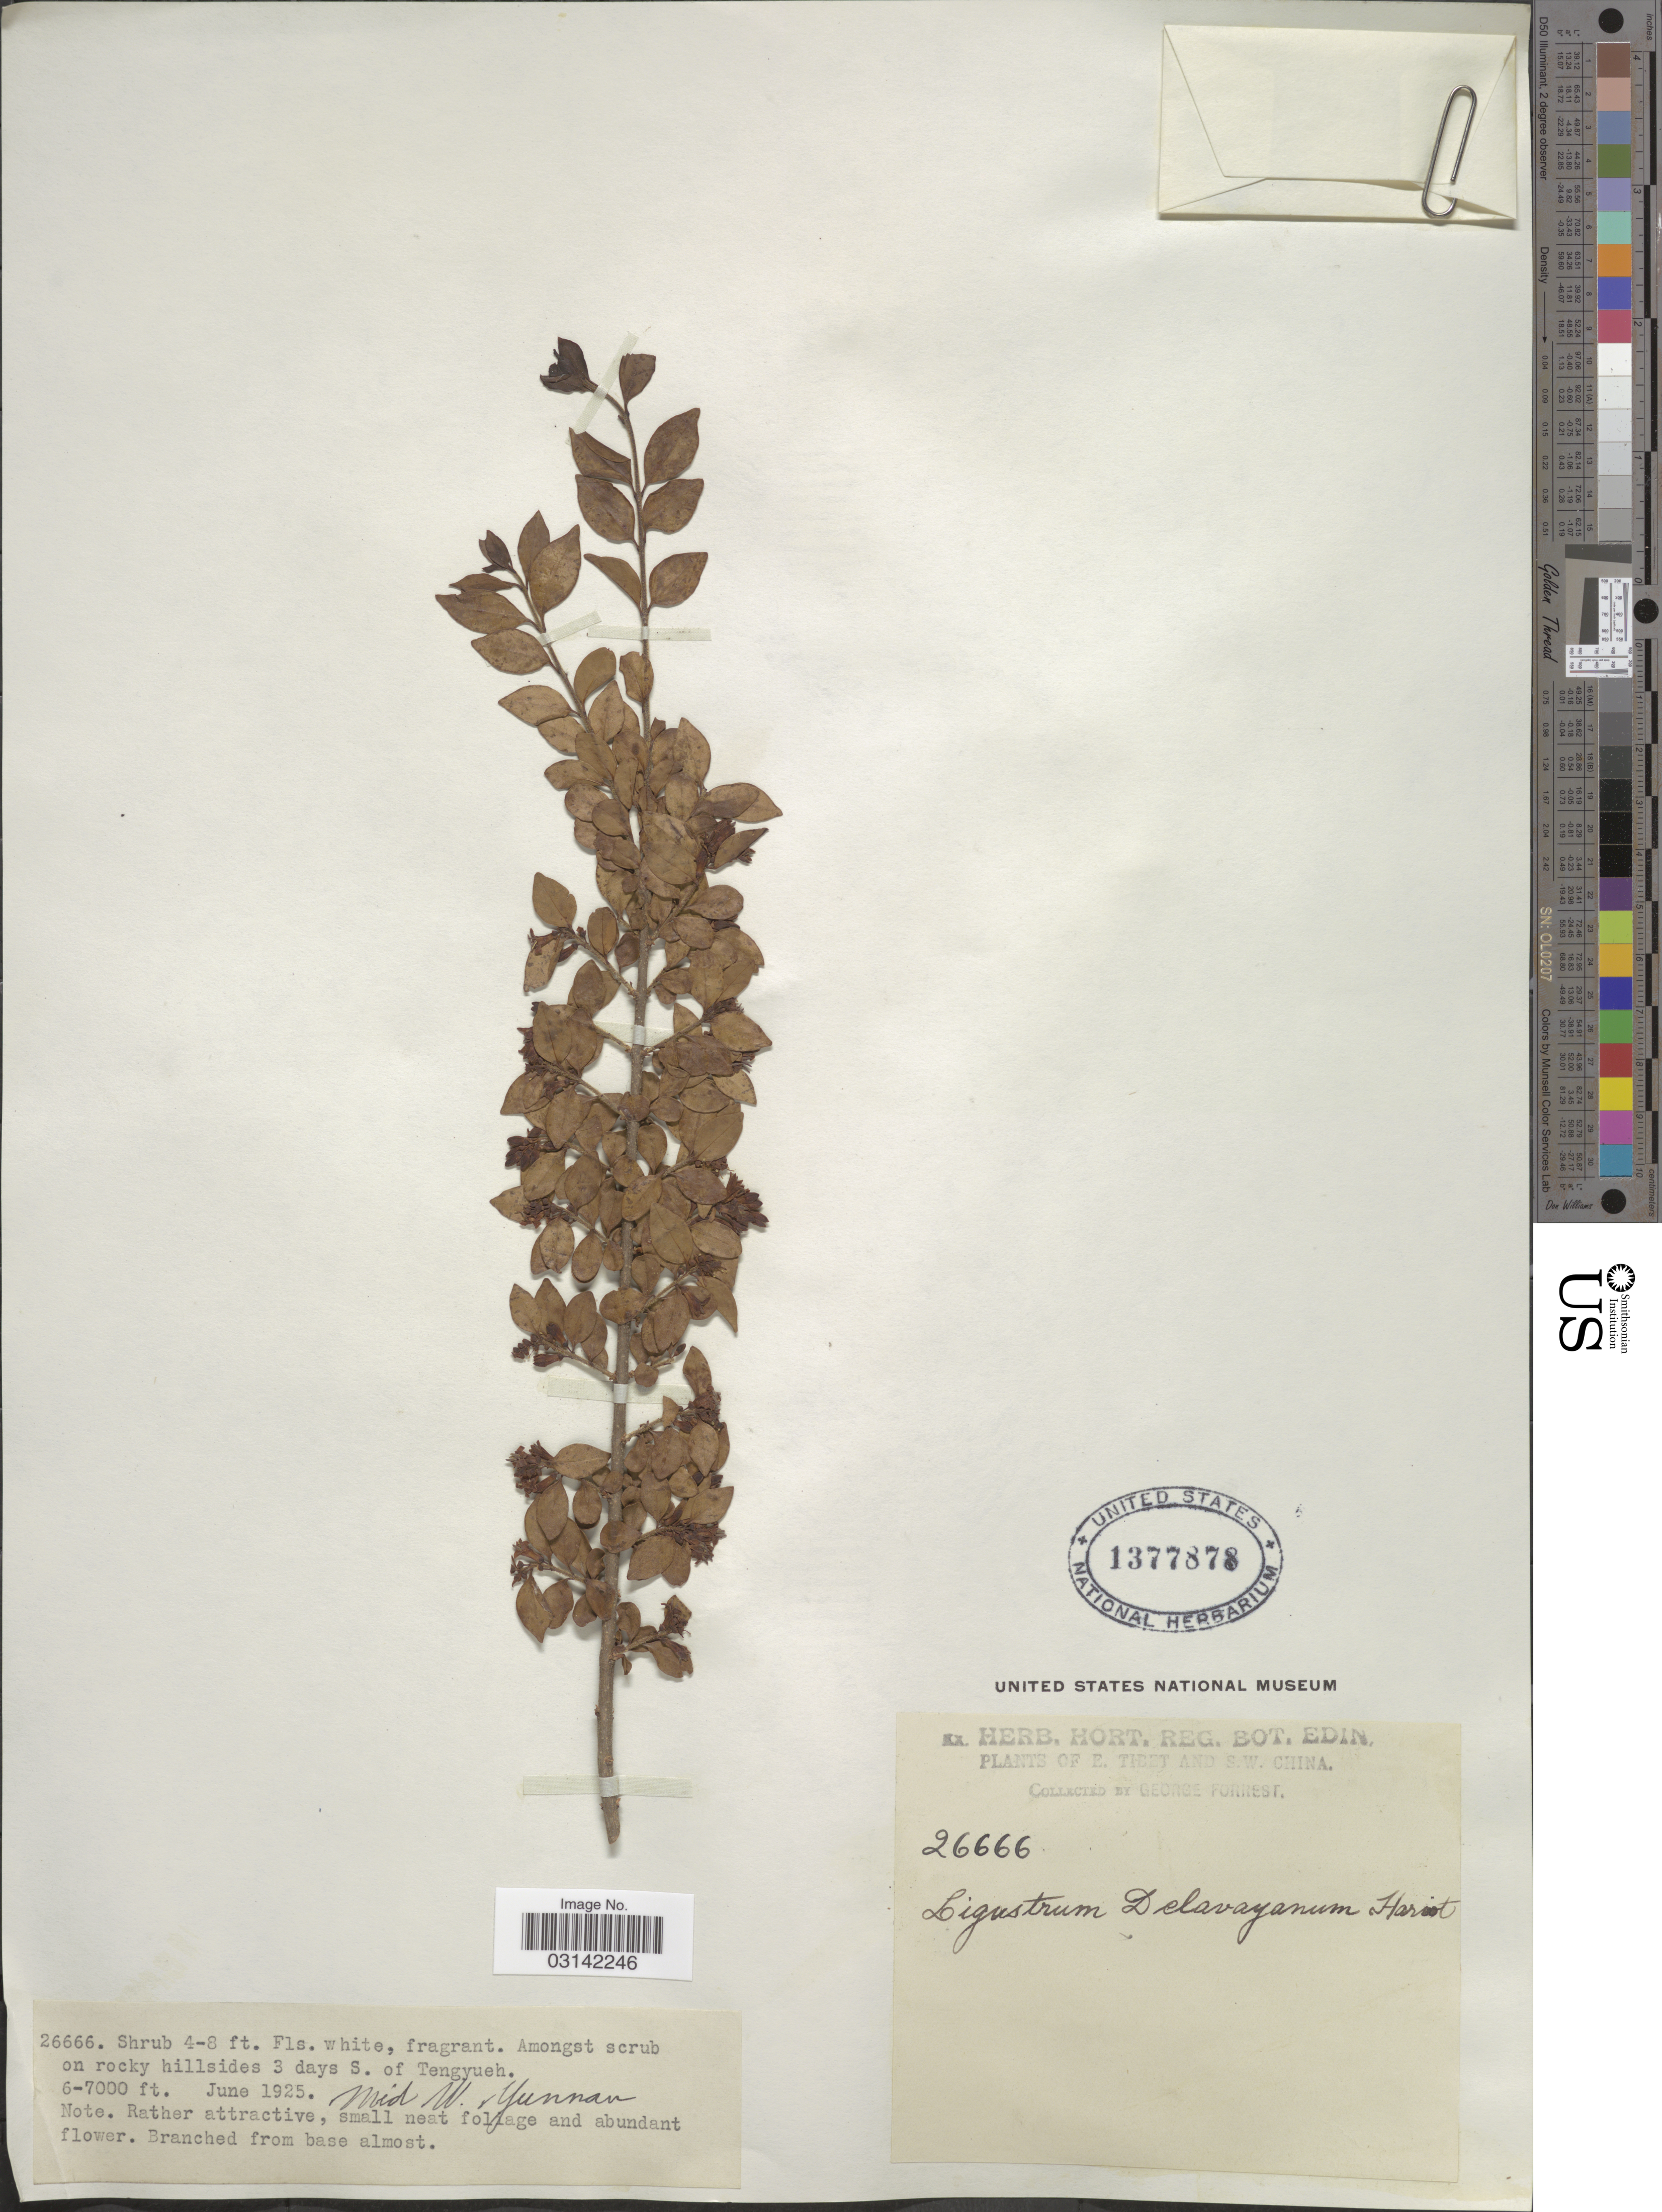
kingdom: Plantae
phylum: Tracheophyta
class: Magnoliopsida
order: Lamiales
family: Oleaceae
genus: Ligustrum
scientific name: Ligustrum delavayanum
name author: Har.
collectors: G. Forrest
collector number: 2666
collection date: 1925-06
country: China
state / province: Yunnan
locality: On rocky hillsides 3 days S. of Tengyueh. Mid W. of Yunnan. S. W. China.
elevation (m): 1829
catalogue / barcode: US 1377878